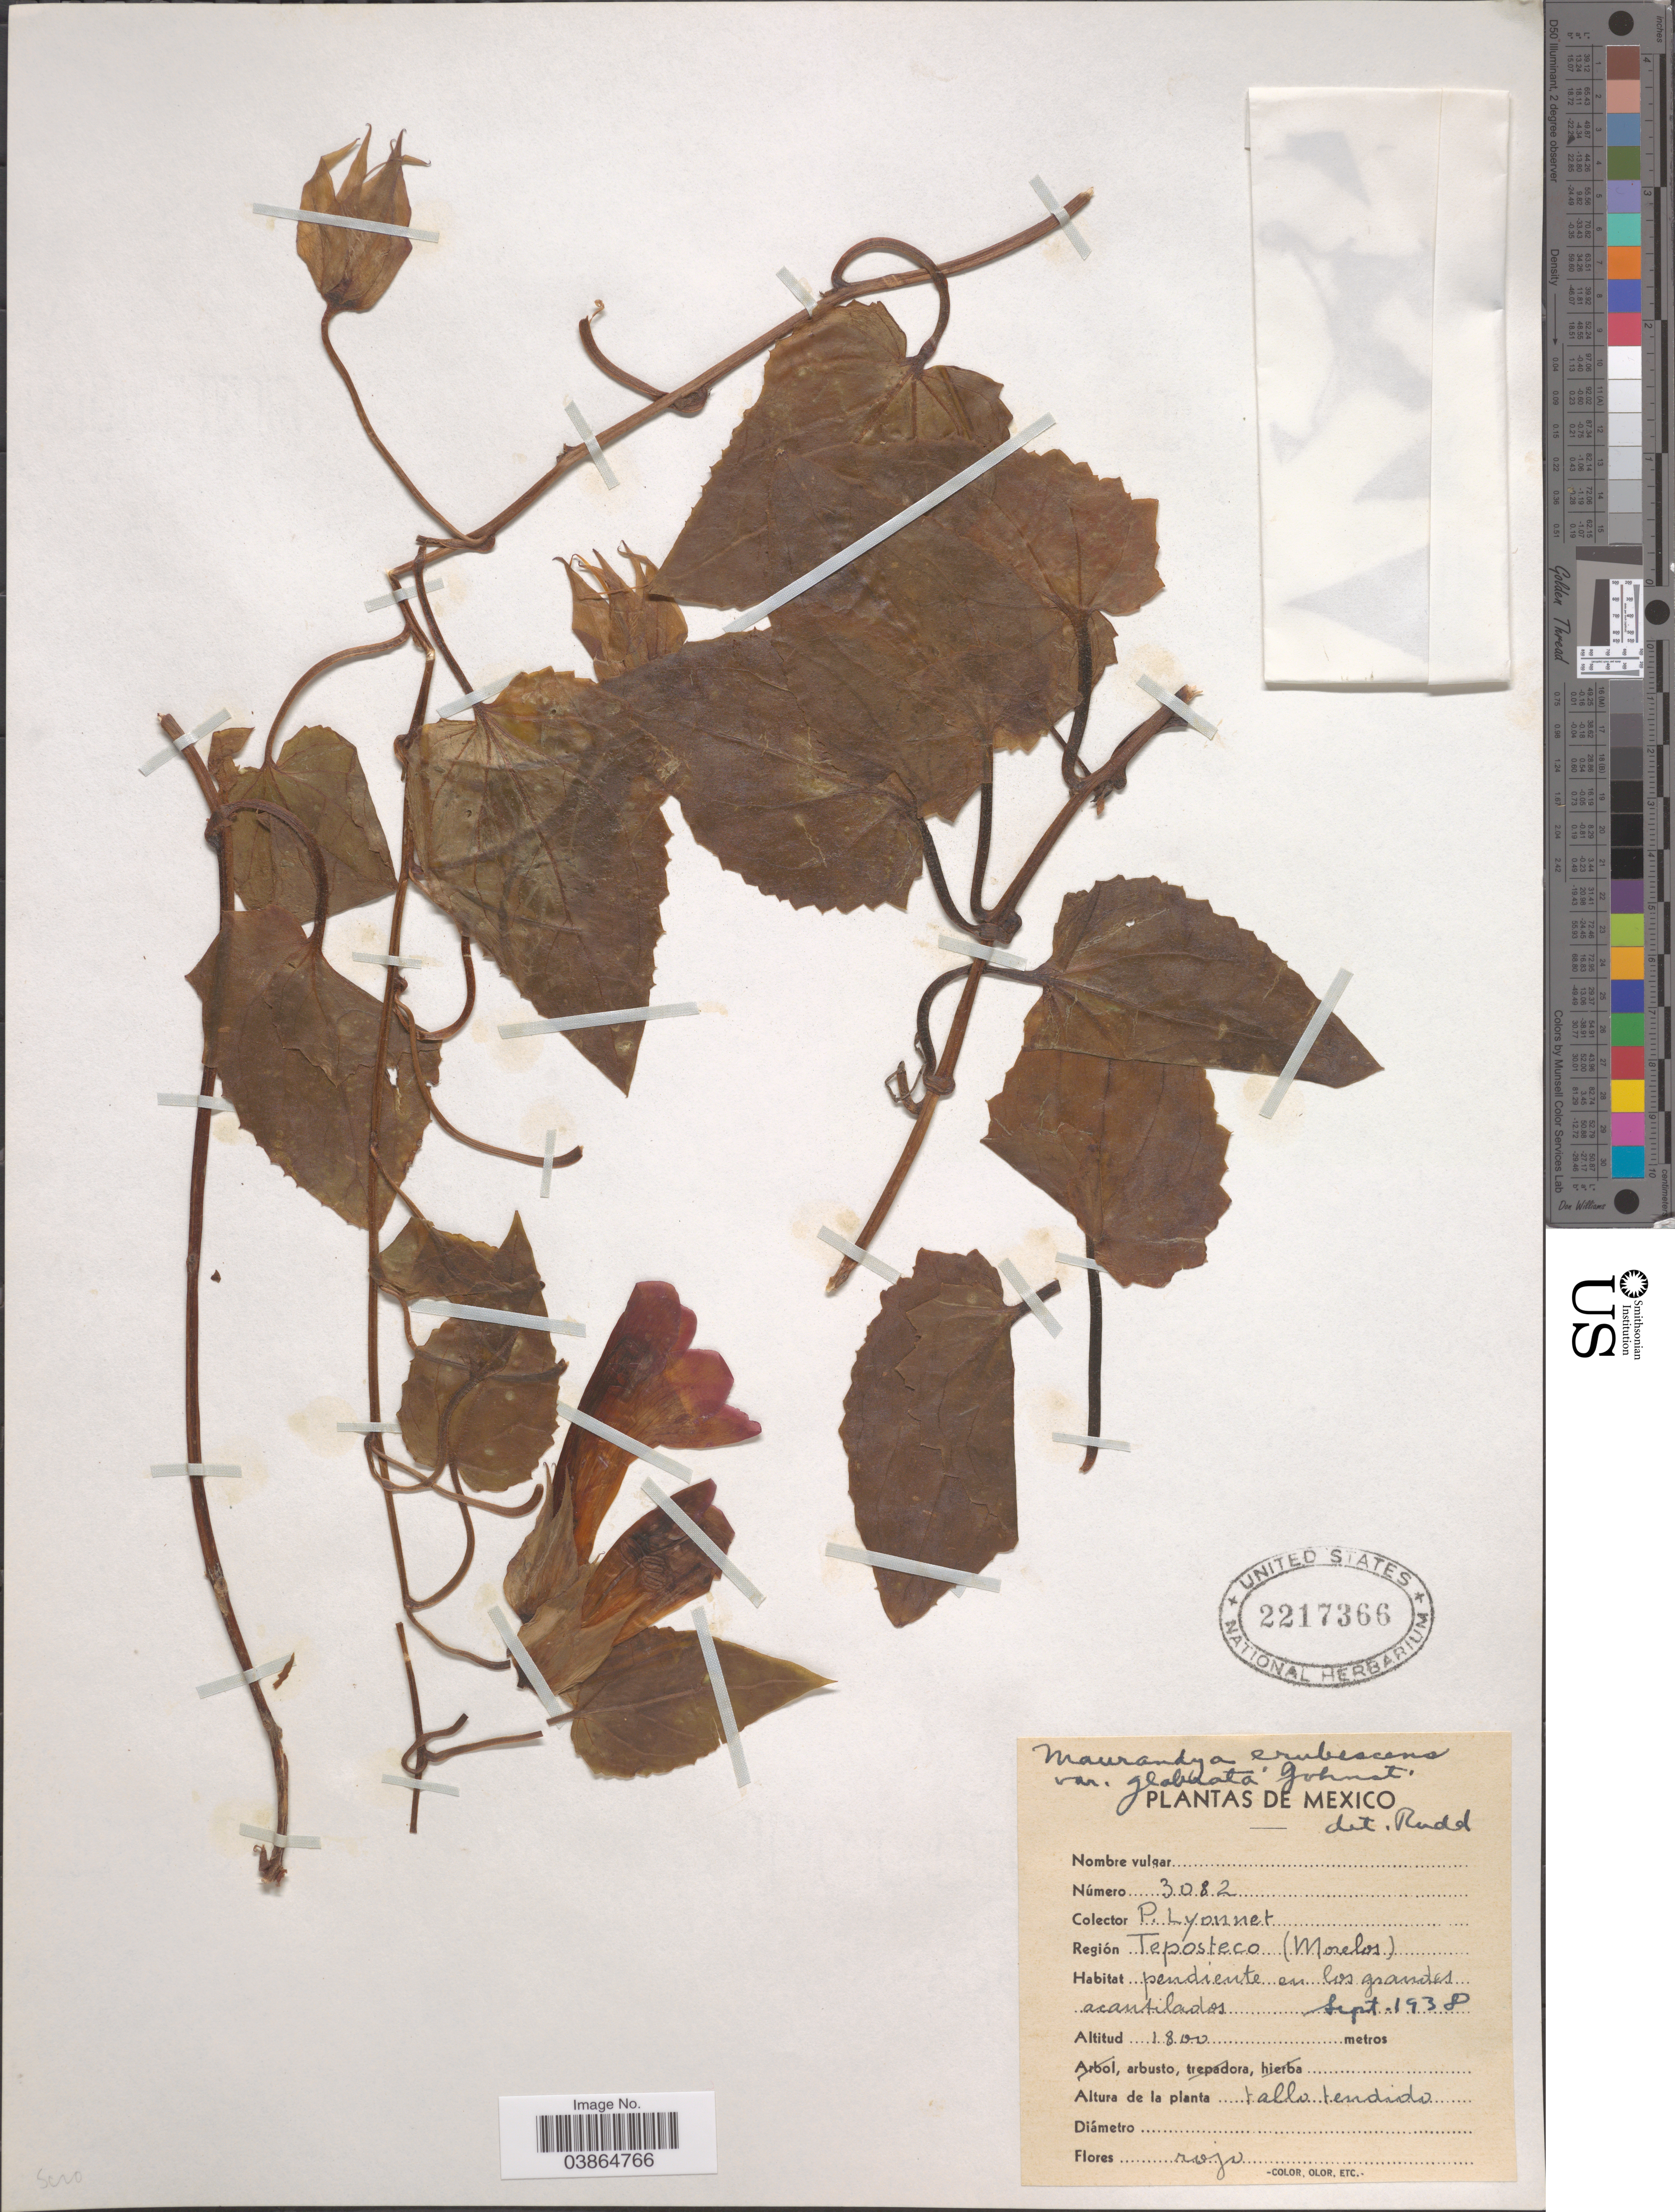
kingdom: Plantae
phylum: Tracheophyta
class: Magnoliopsida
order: Lamiales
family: Plantaginaceae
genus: Maurandya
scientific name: Maurandya lophospermum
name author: L.H. Bailey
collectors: P. Lyonnet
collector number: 3082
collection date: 1938-09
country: Mexico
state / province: Morelos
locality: Región Teposteco (Morelos).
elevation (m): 1800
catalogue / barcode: US 2217366